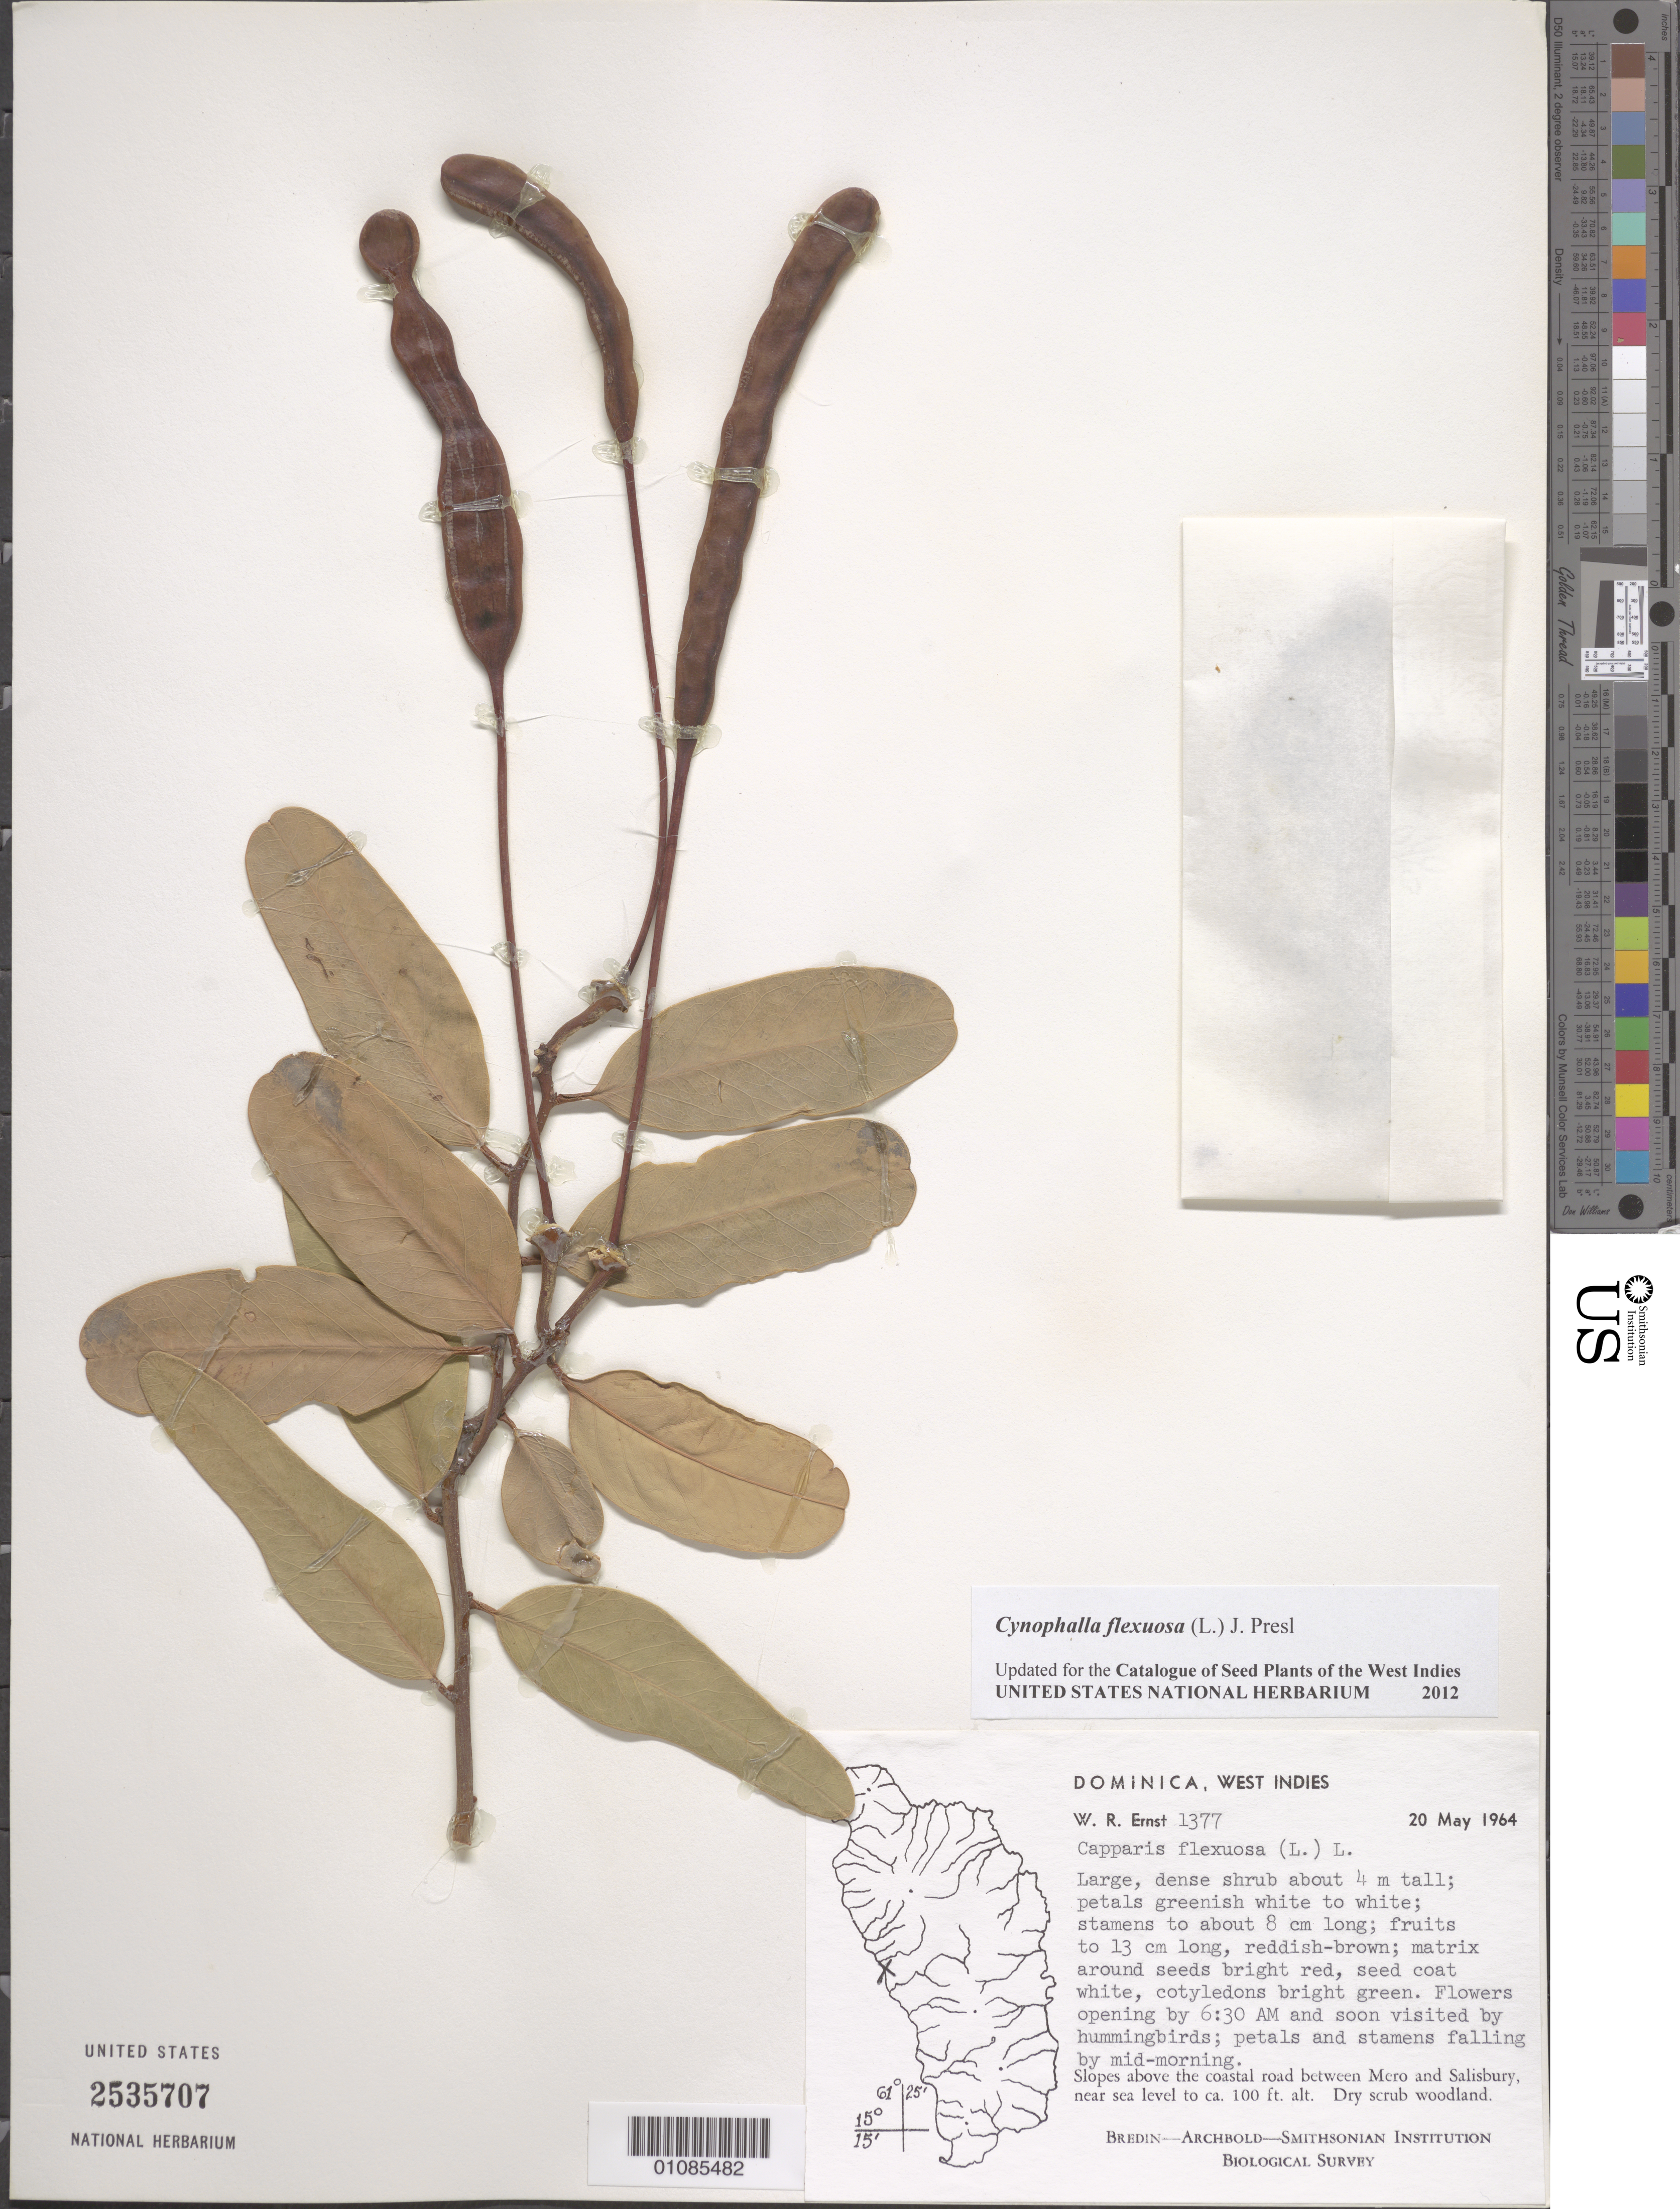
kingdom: Plantae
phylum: Tracheophyta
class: Magnoliopsida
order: Brassicales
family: Capparaceae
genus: Cynophalla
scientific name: Cynophalla flexuosa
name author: (L.) J. Presl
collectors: W. R. Ernst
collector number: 1377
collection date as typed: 20 May 1964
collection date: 1964-05-20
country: Dominica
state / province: St. Joseph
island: Dominica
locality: Slopes above the coastal road between Mero and Salisbury.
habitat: Dry scrub woodland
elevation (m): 0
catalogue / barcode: US 2535707